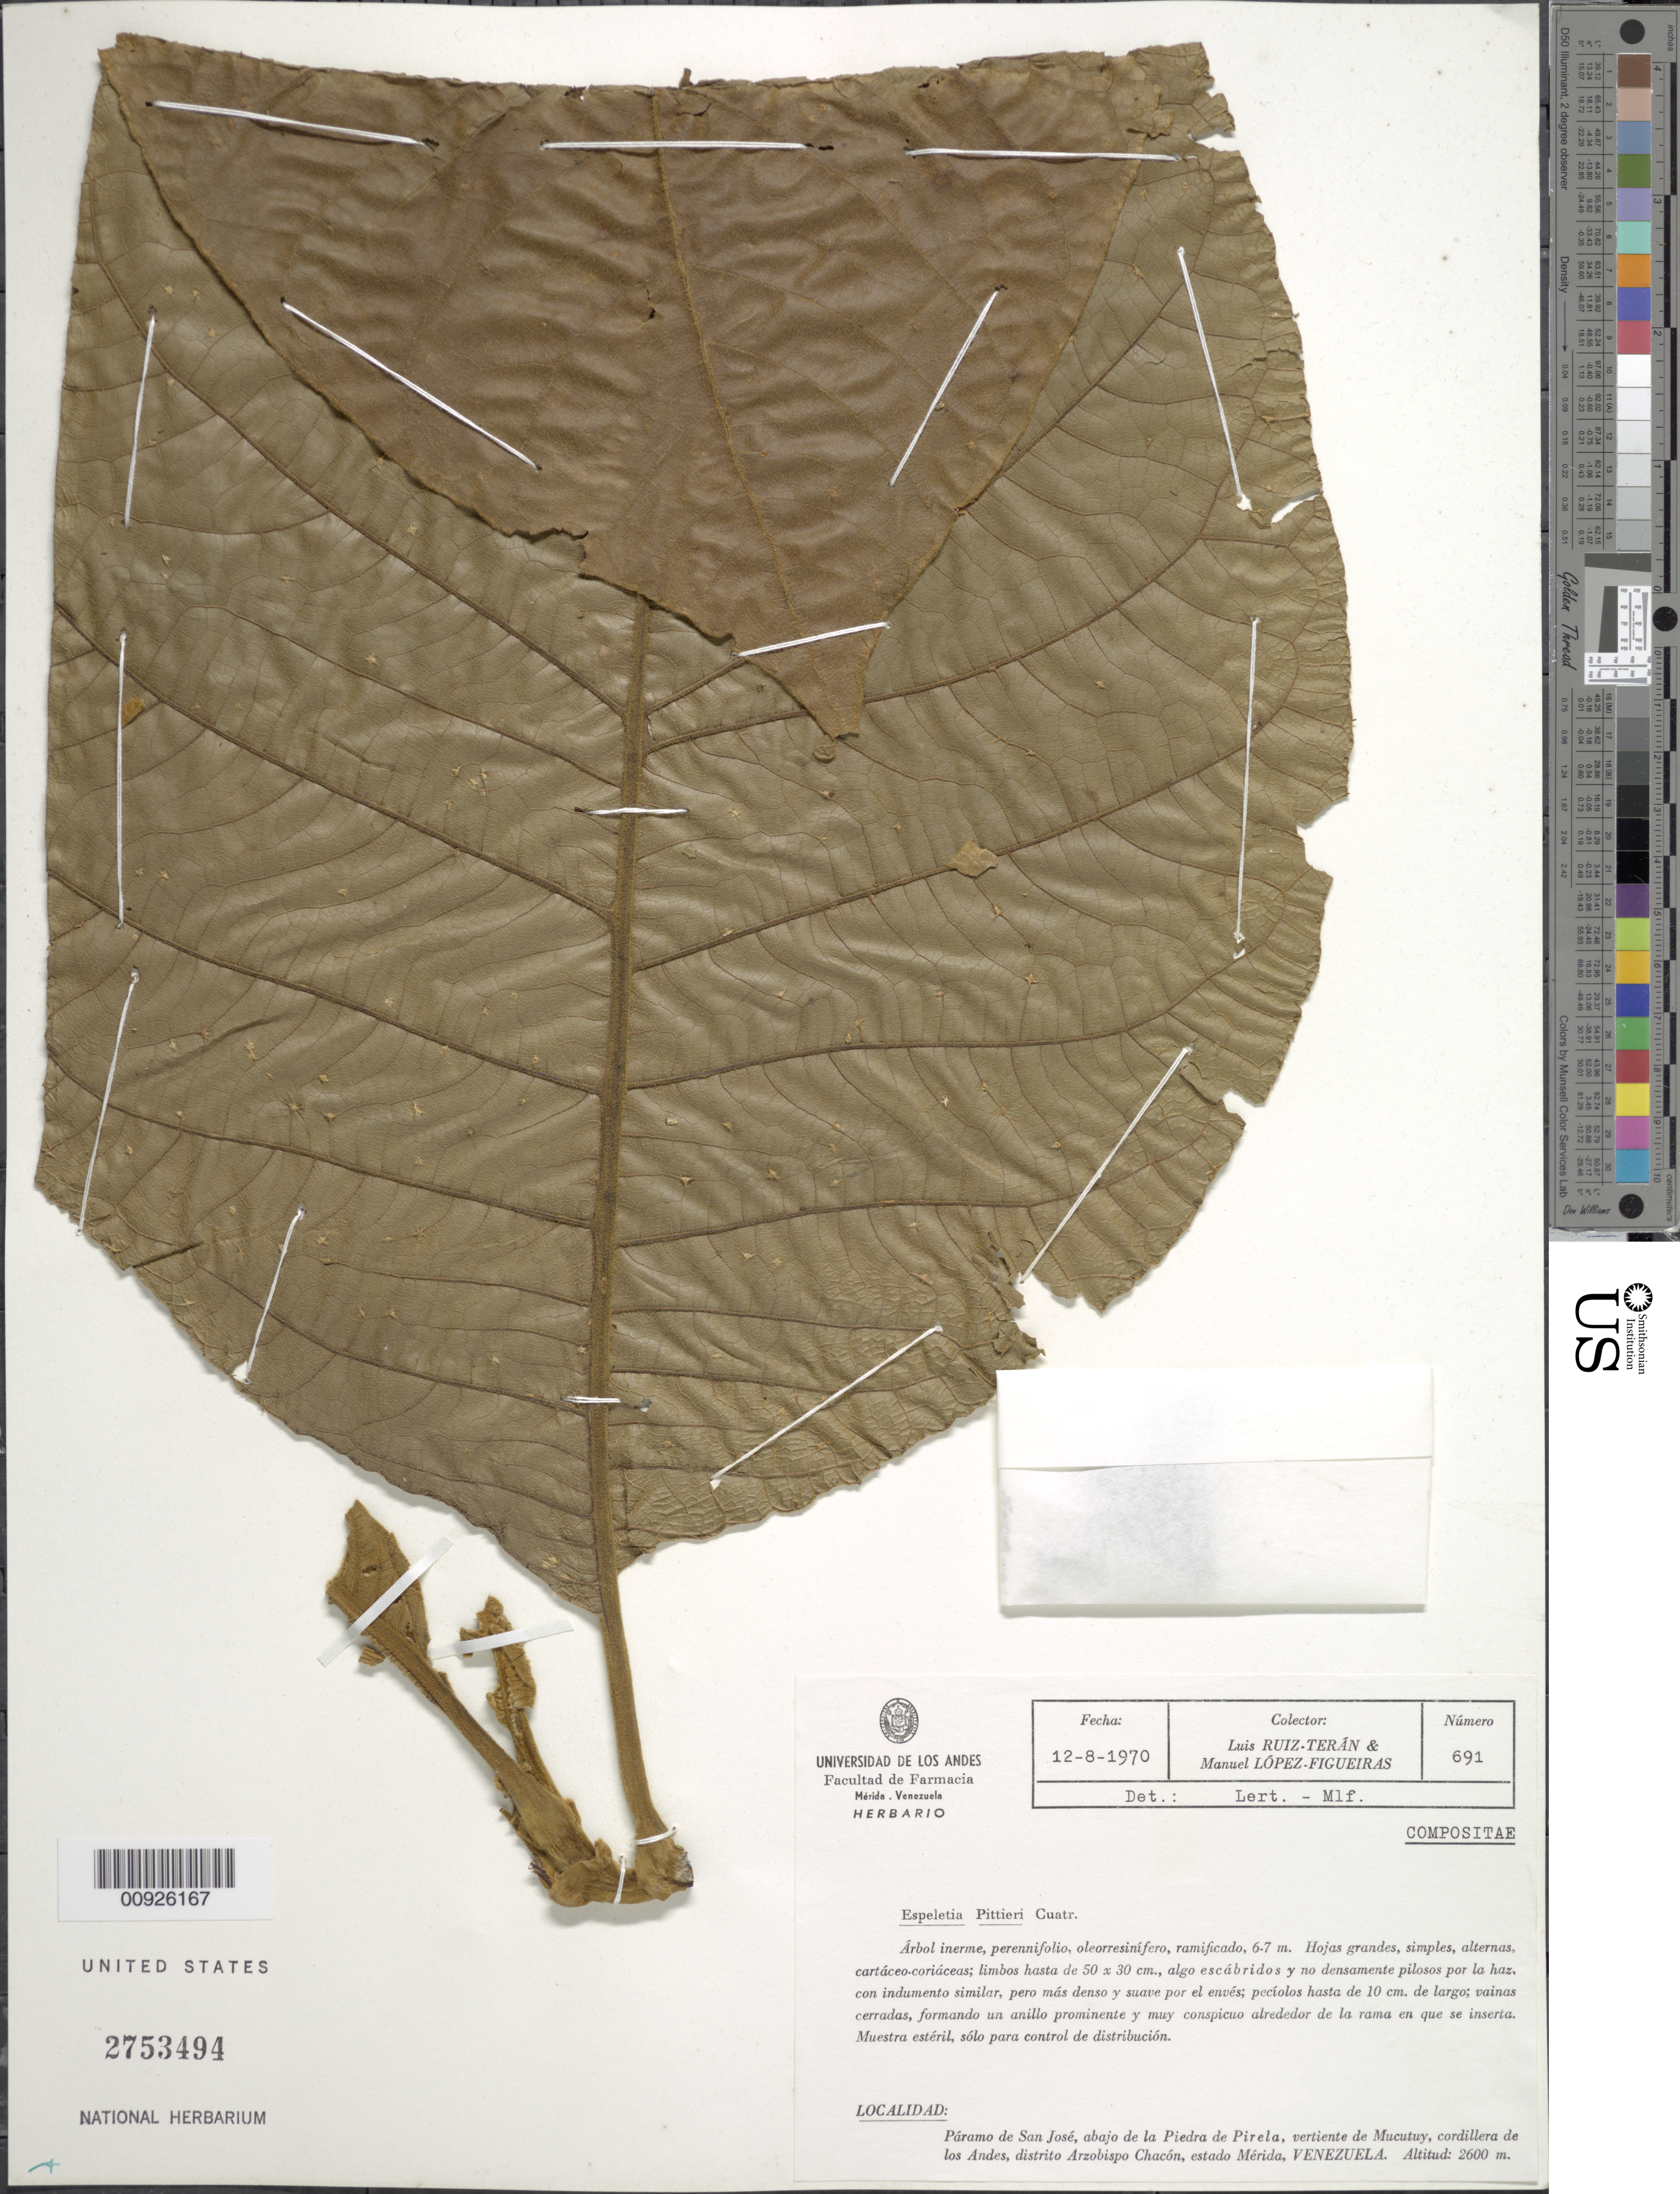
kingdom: Plantae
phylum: Tracheophyta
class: Magnoliopsida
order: Asterales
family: Asteraceae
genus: Carramboa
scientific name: Carramboa badilloi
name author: (Cuatrec.) Cuatrec.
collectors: L. Teran & M. López Figueiras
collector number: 691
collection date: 1970-08-12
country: Venezuela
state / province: Mérida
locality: Paramo de San Jose, abajo de la Piedra de Pirela, vertiente de Mucutuy, cordillera de los Andes, distrito Arzobispo Chacon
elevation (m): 2600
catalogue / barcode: US 2753494